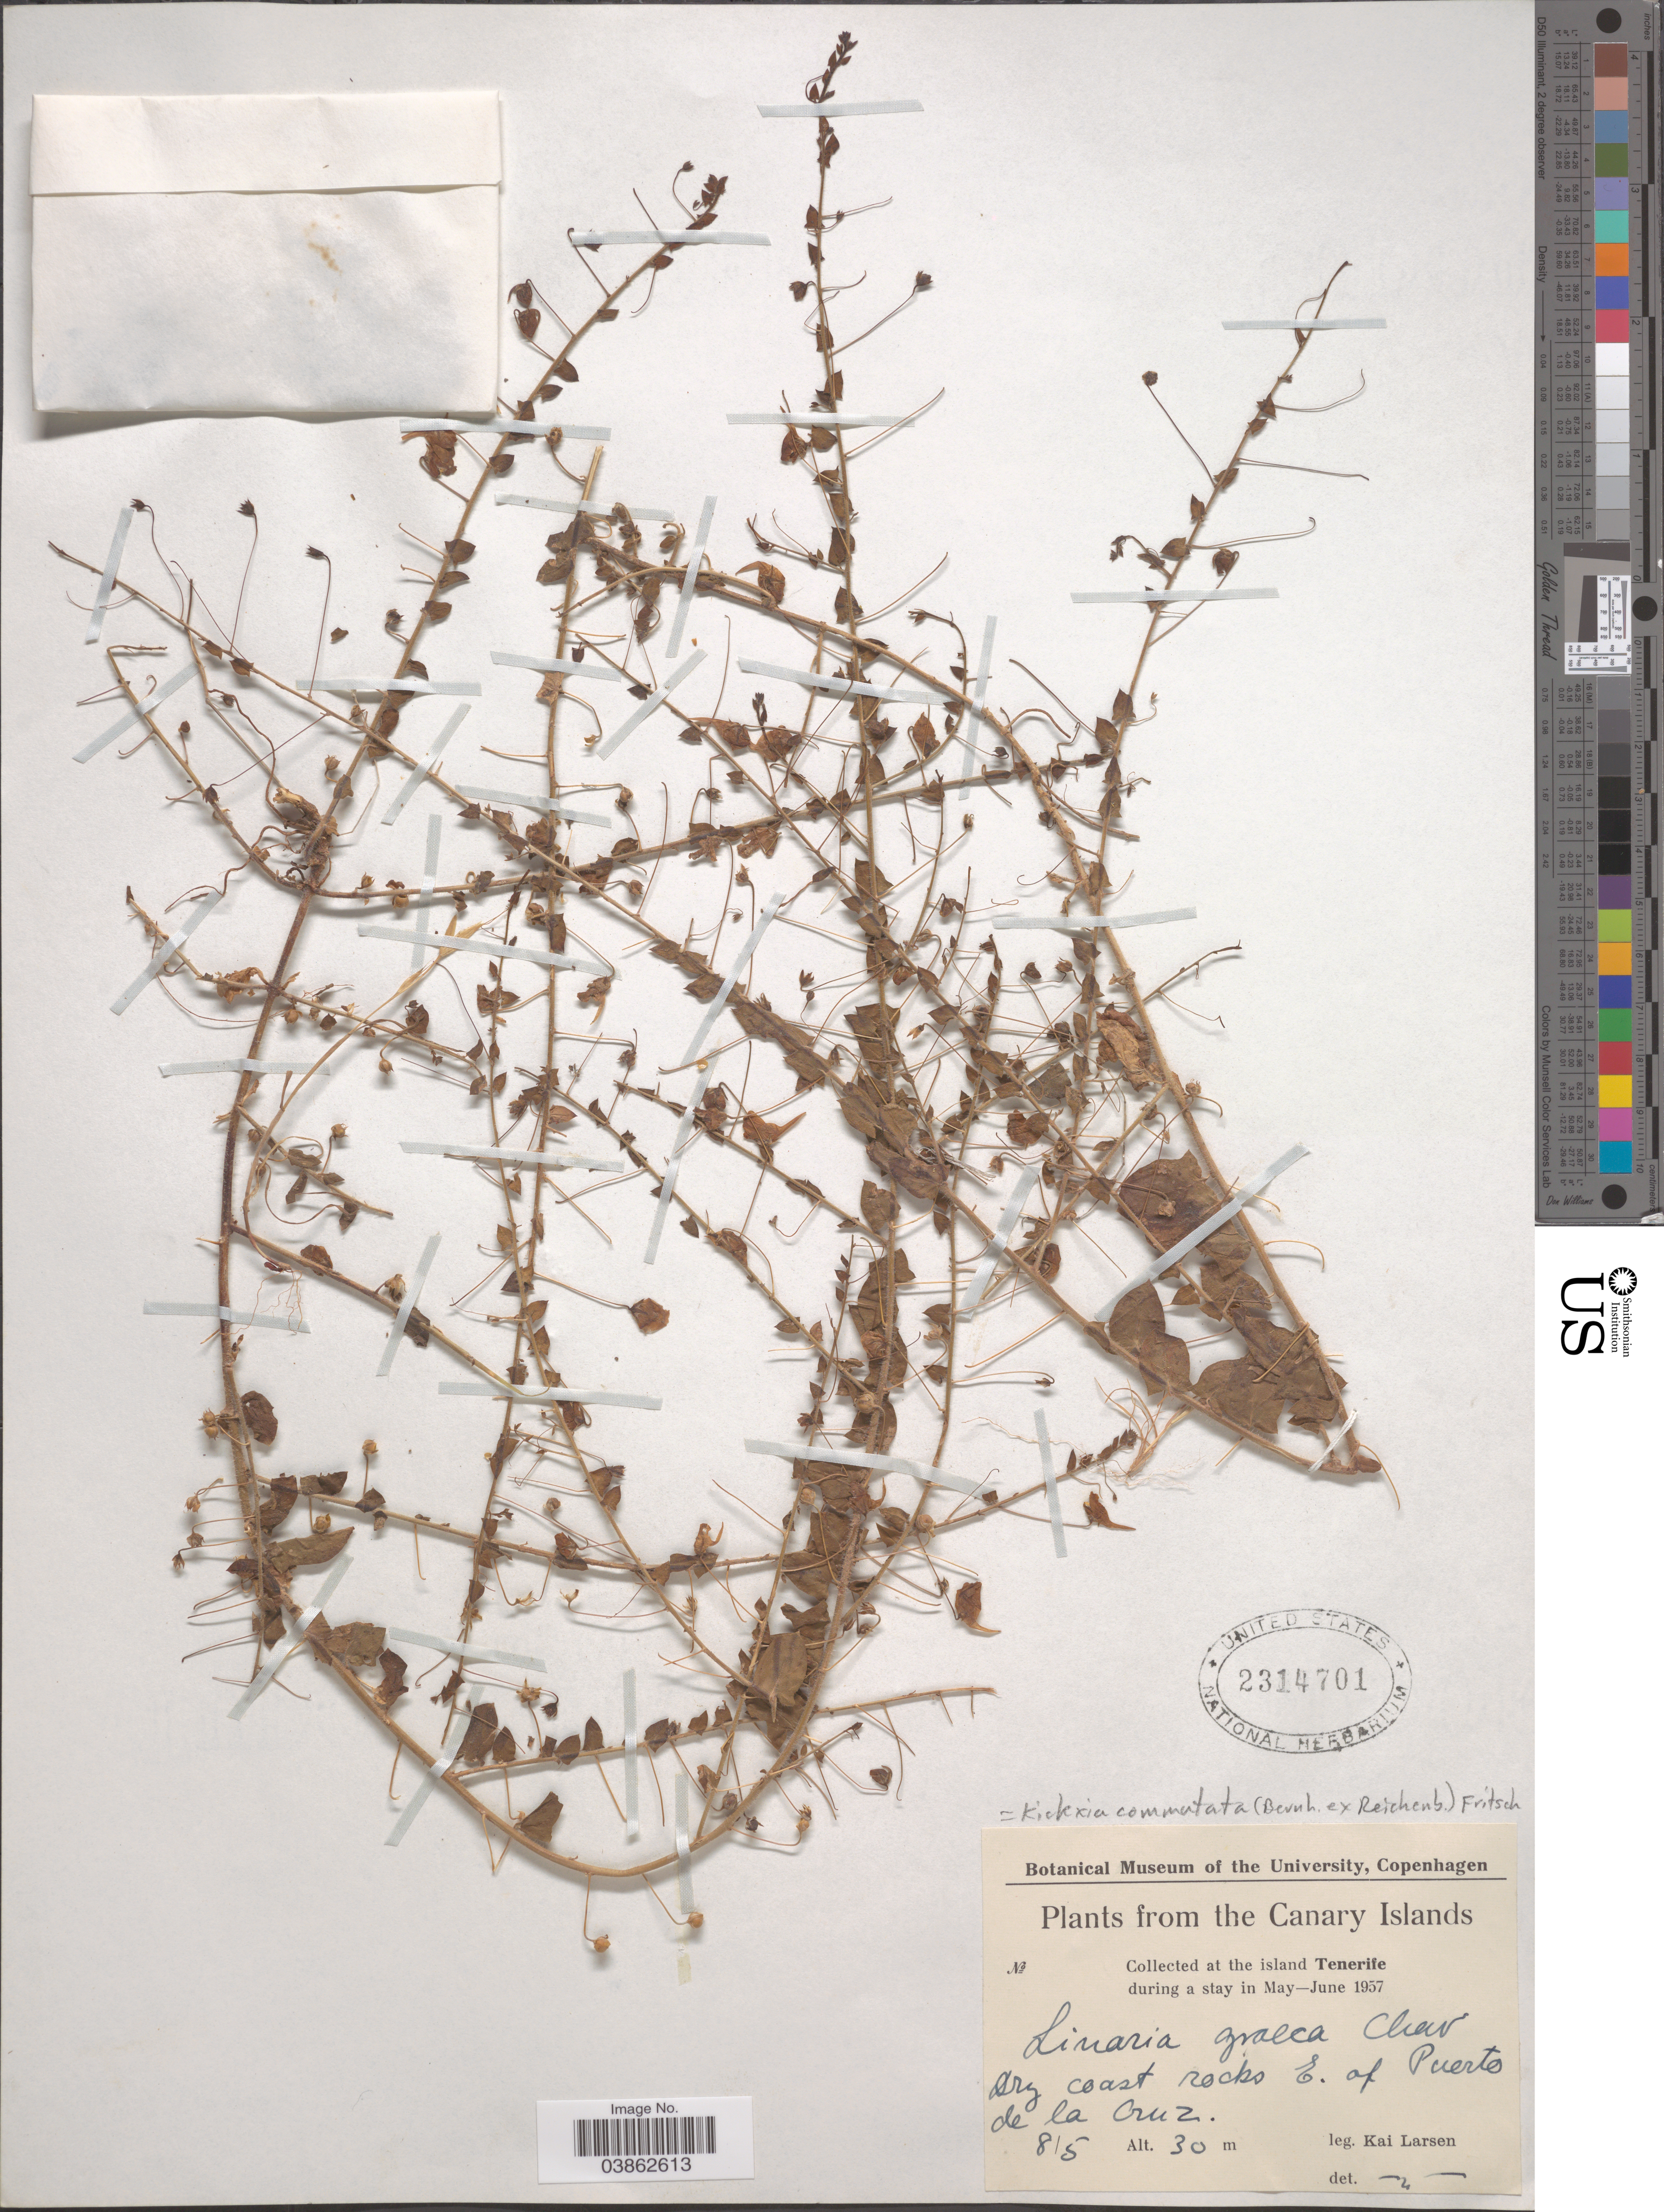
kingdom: Plantae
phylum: Tracheophyta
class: Magnoliopsida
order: Lamiales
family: Plantaginaceae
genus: Elatinoides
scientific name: Elatinoides commutata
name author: (Bernh. ex Rchb. f.) Wettst.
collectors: K. Larsen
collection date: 1957-05-08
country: Spain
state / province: Canarias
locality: Canary Islands. At the island Tenerife. Dry coast rocks E. of Puerto de la Cruz.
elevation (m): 30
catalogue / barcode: US 2314701